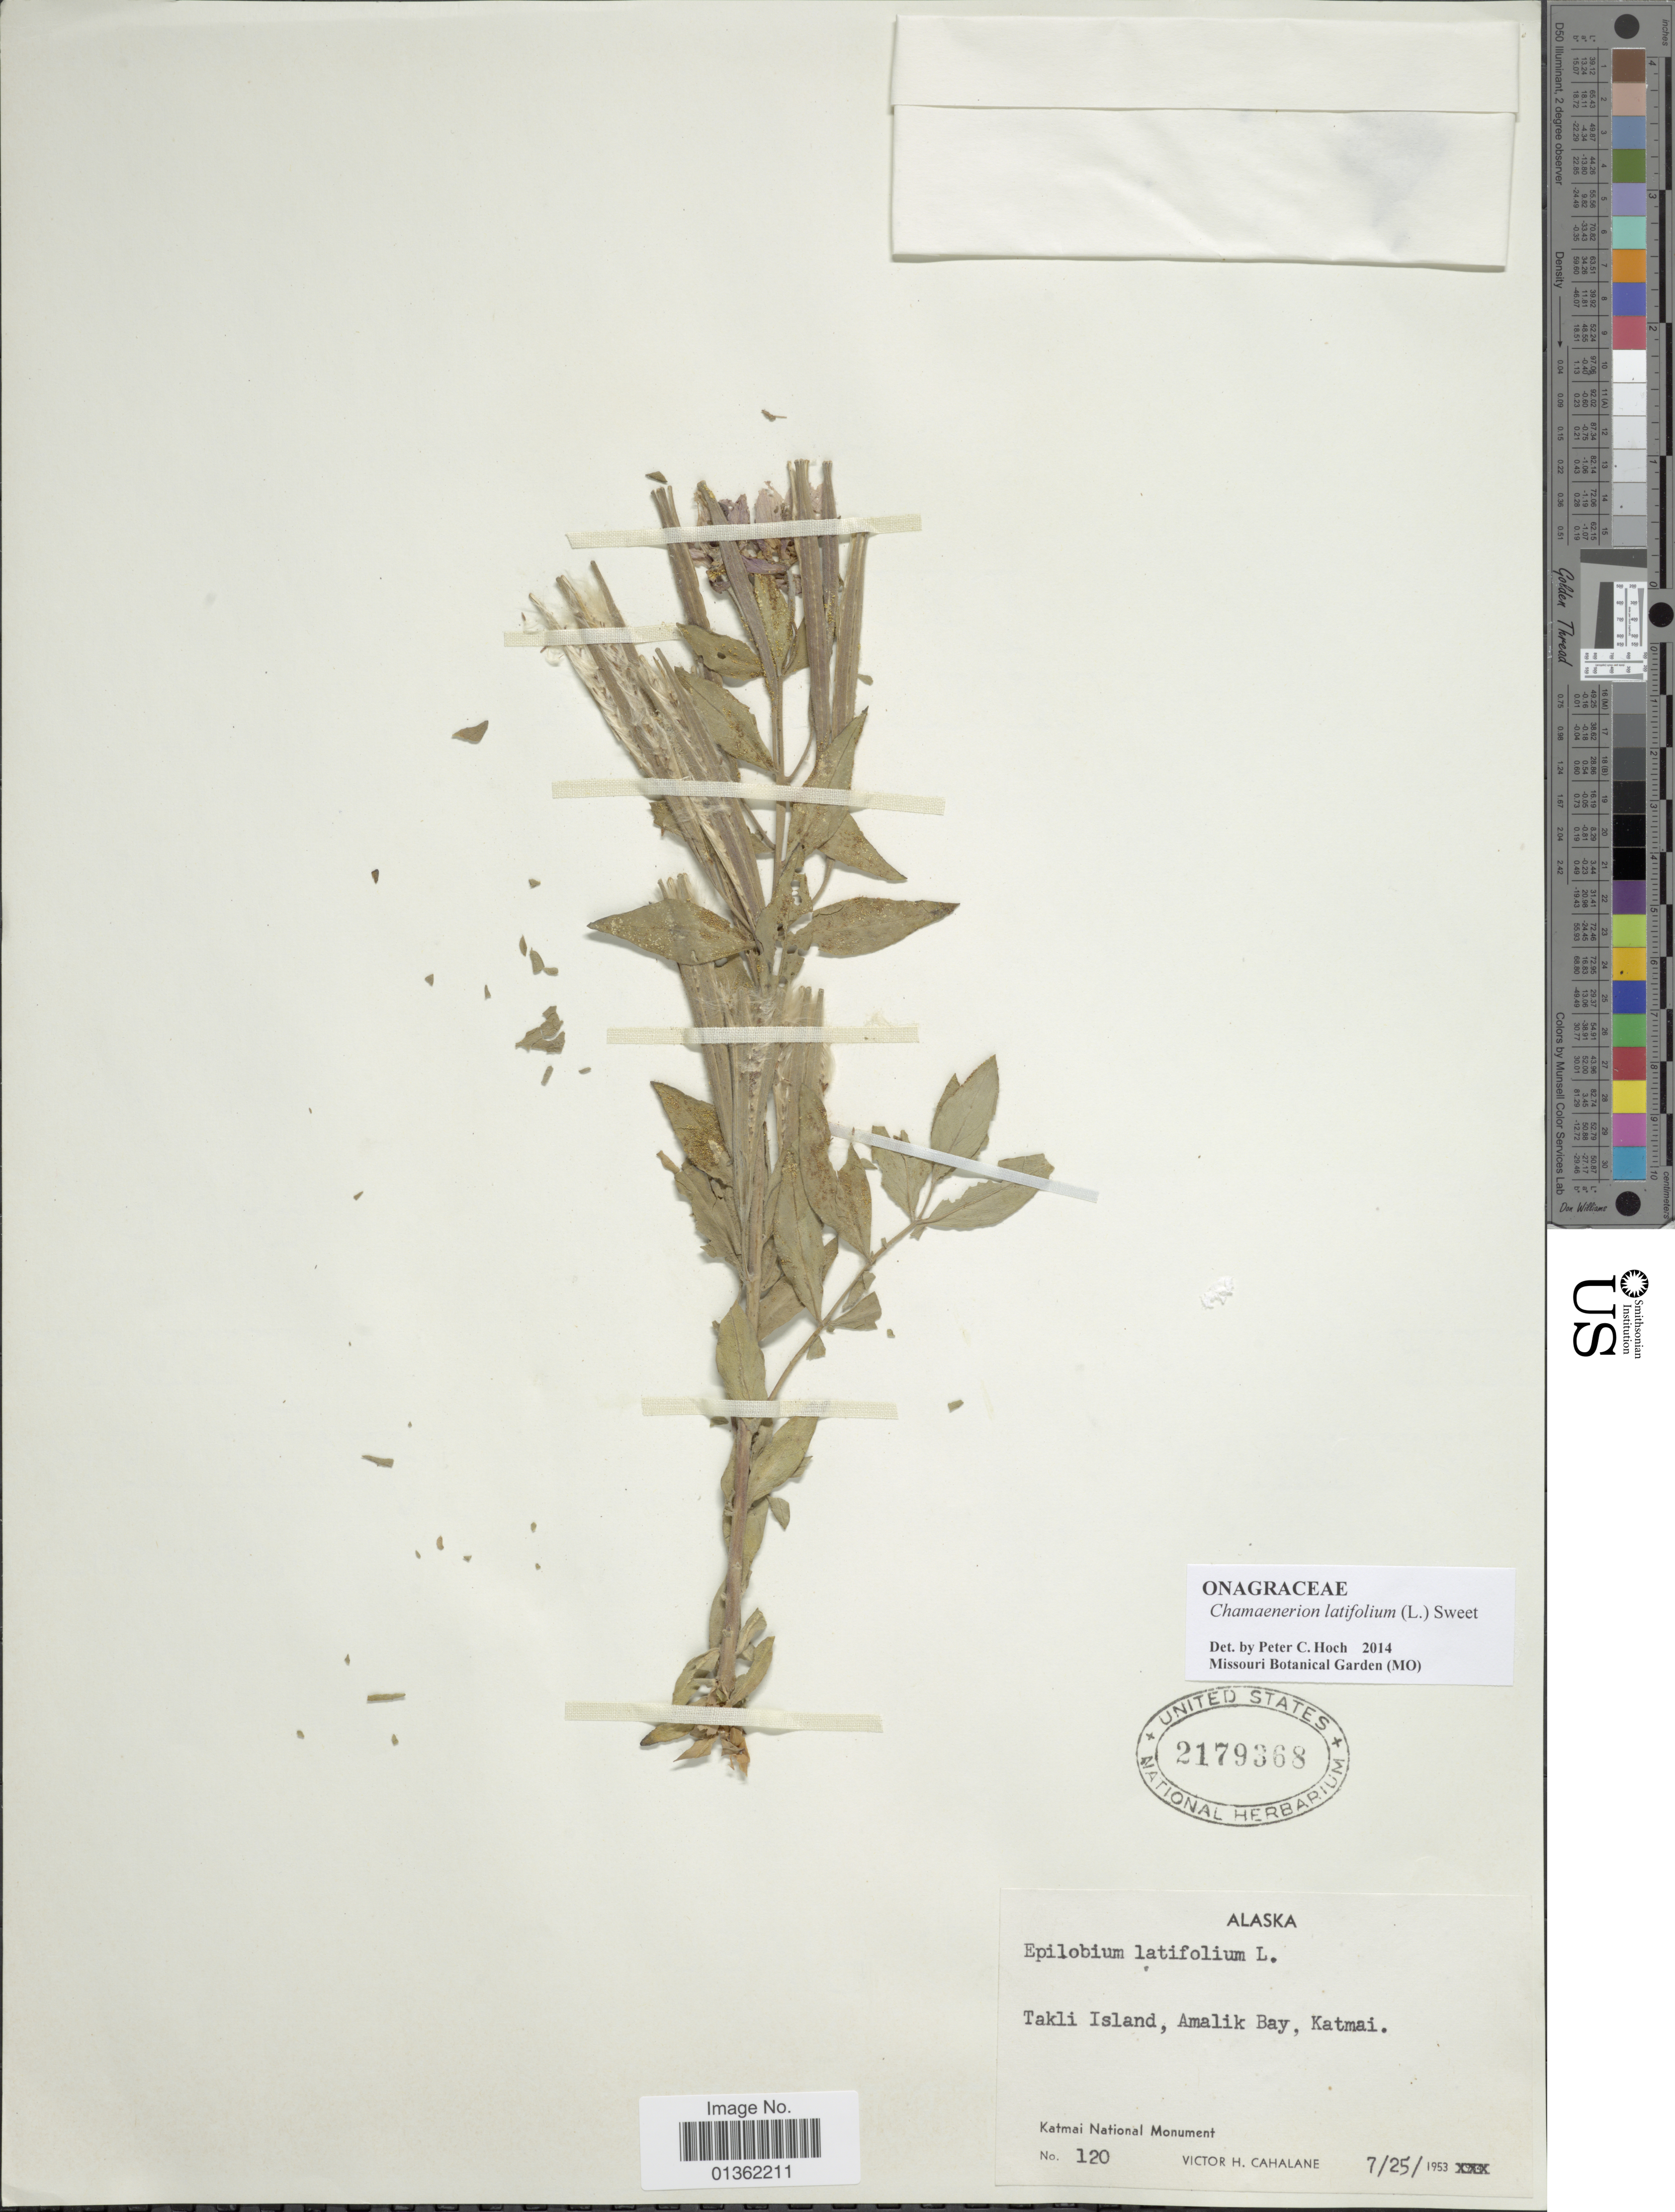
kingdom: Plantae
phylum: Tracheophyta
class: Magnoliopsida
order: Myrtales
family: Onagraceae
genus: Chamaenerion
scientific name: Chamaenerion latifolium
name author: (L.) Th. Fr. & Lange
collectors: V. Cahalane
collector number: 120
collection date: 1953-07-25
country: United States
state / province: Alaska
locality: Takli Island, Amalik Bay, Katmai. Katmai National Monument.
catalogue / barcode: US 2179368